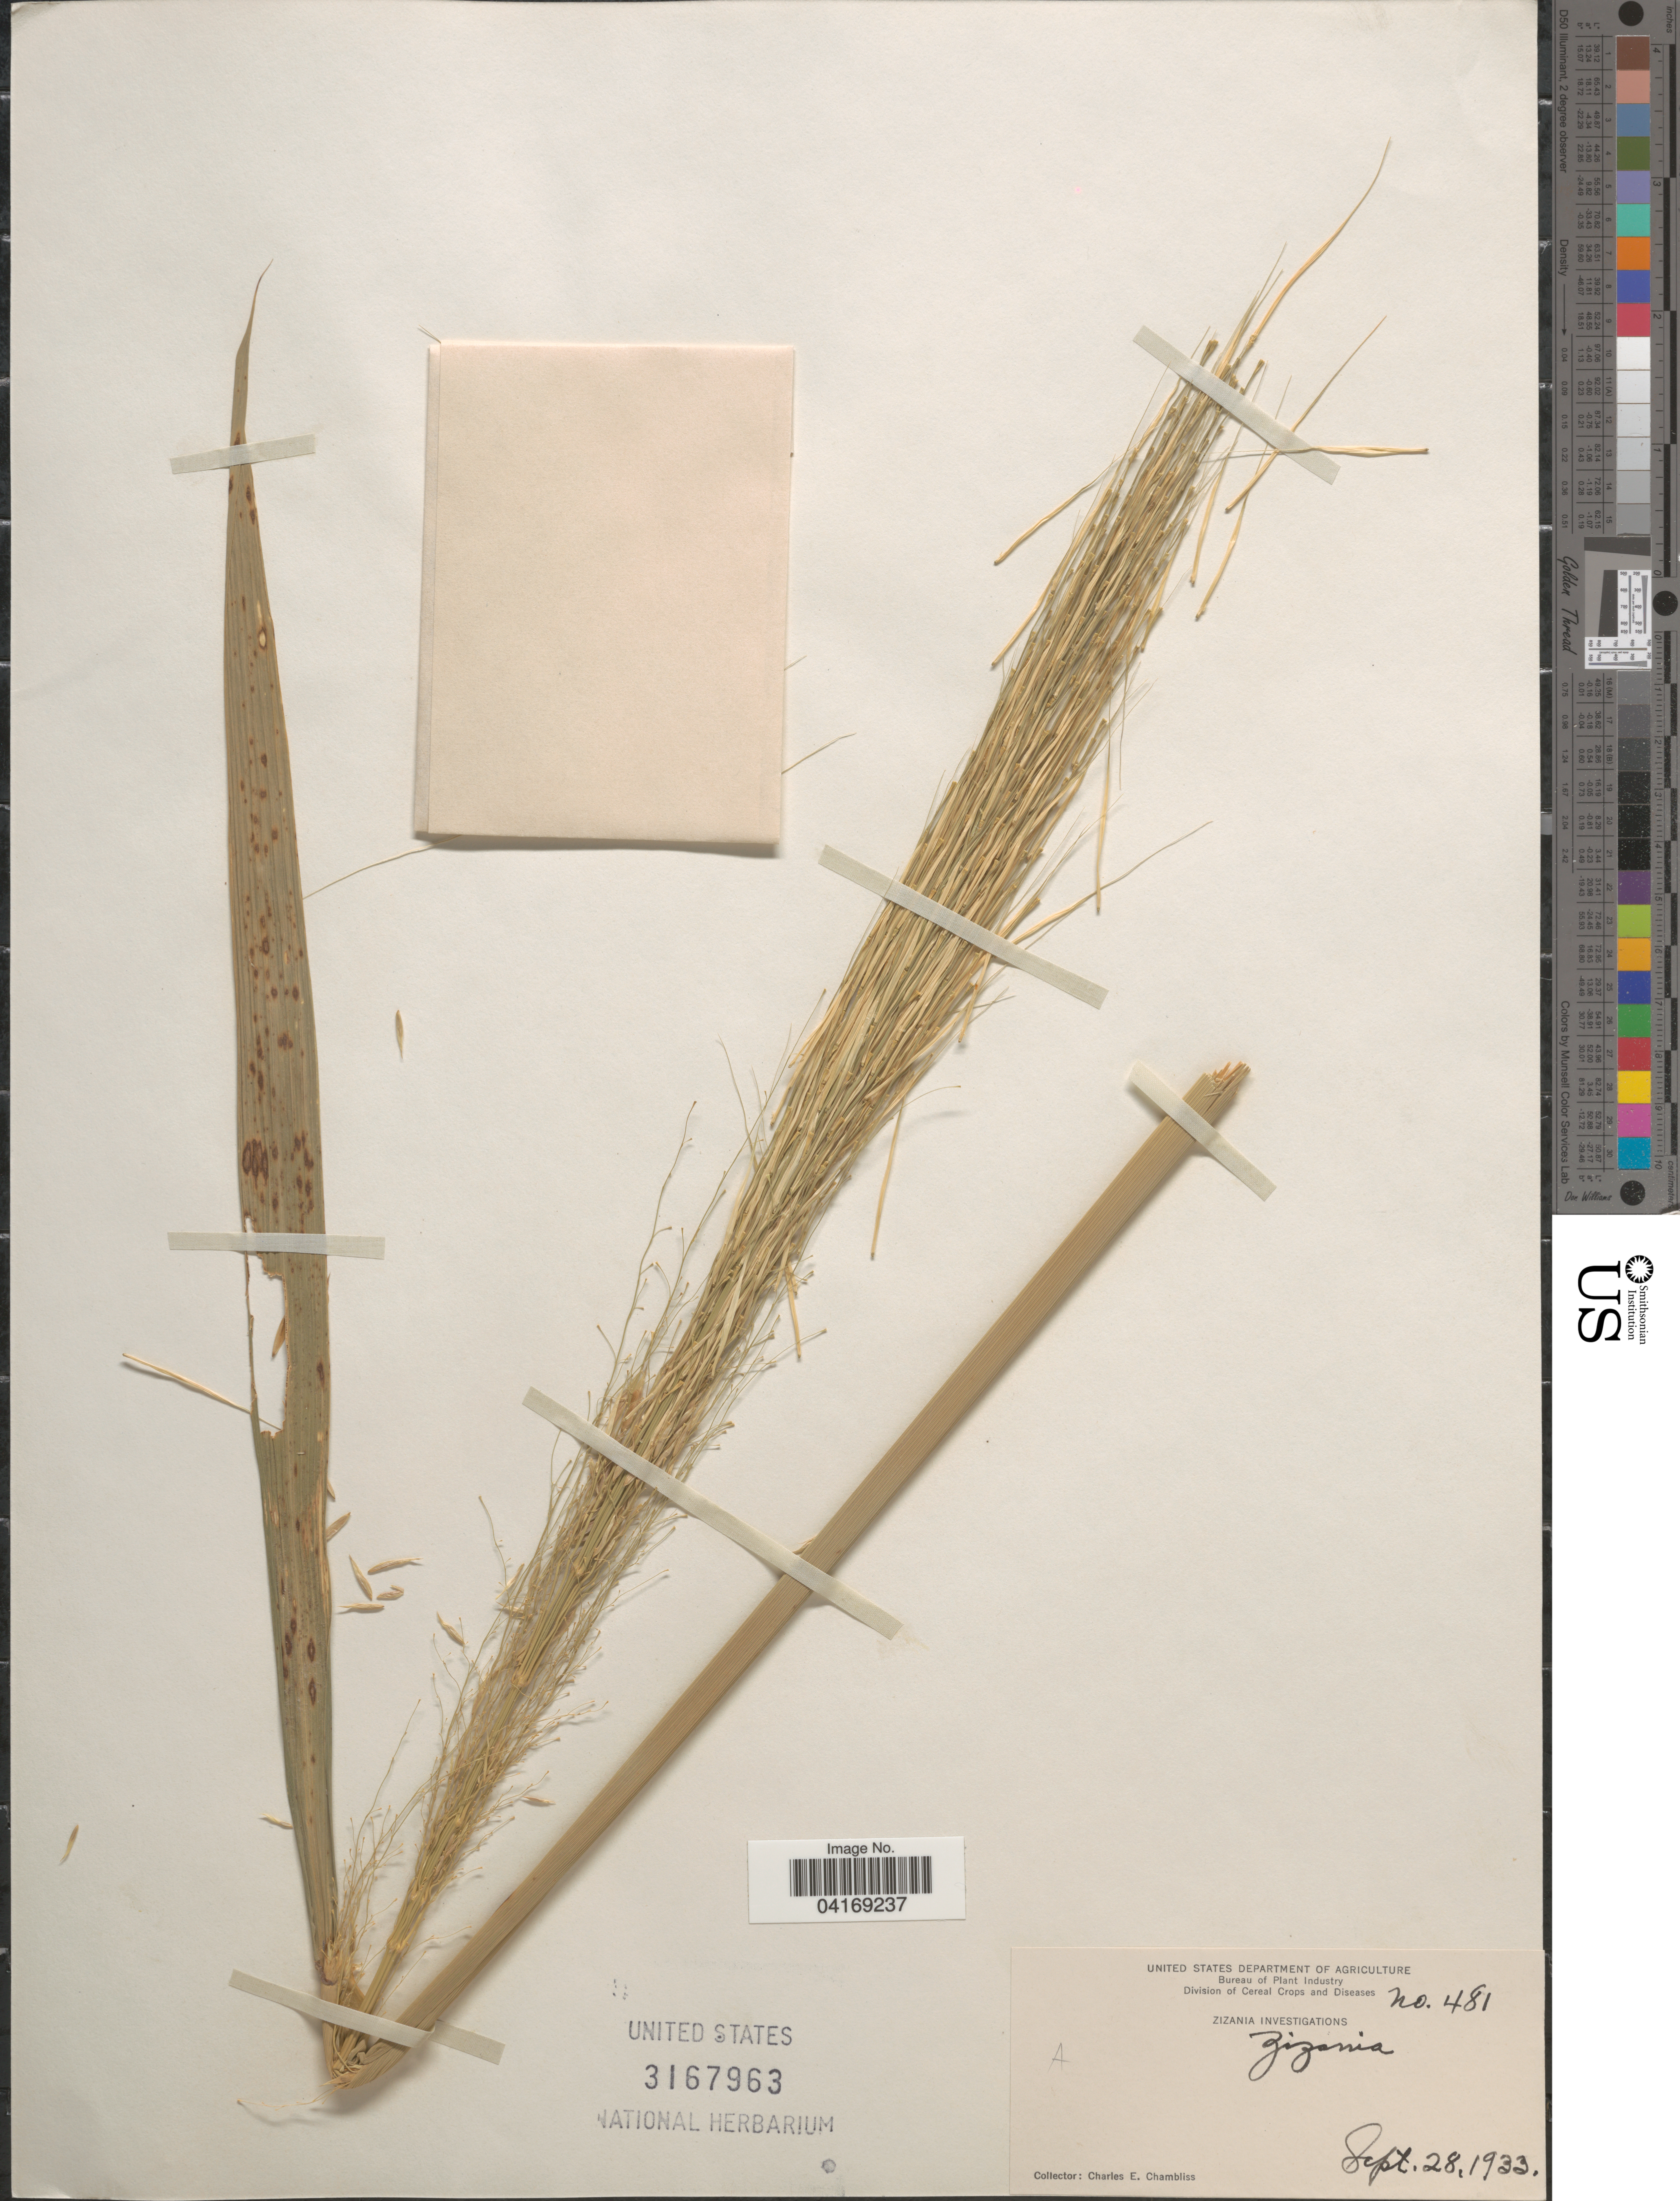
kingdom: Plantae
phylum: Tracheophyta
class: Liliopsida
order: Poales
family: Poaceae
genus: Zizania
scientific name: Zizania sp.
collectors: C. Chambliss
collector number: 481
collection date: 1933-09-28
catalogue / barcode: US 3167963